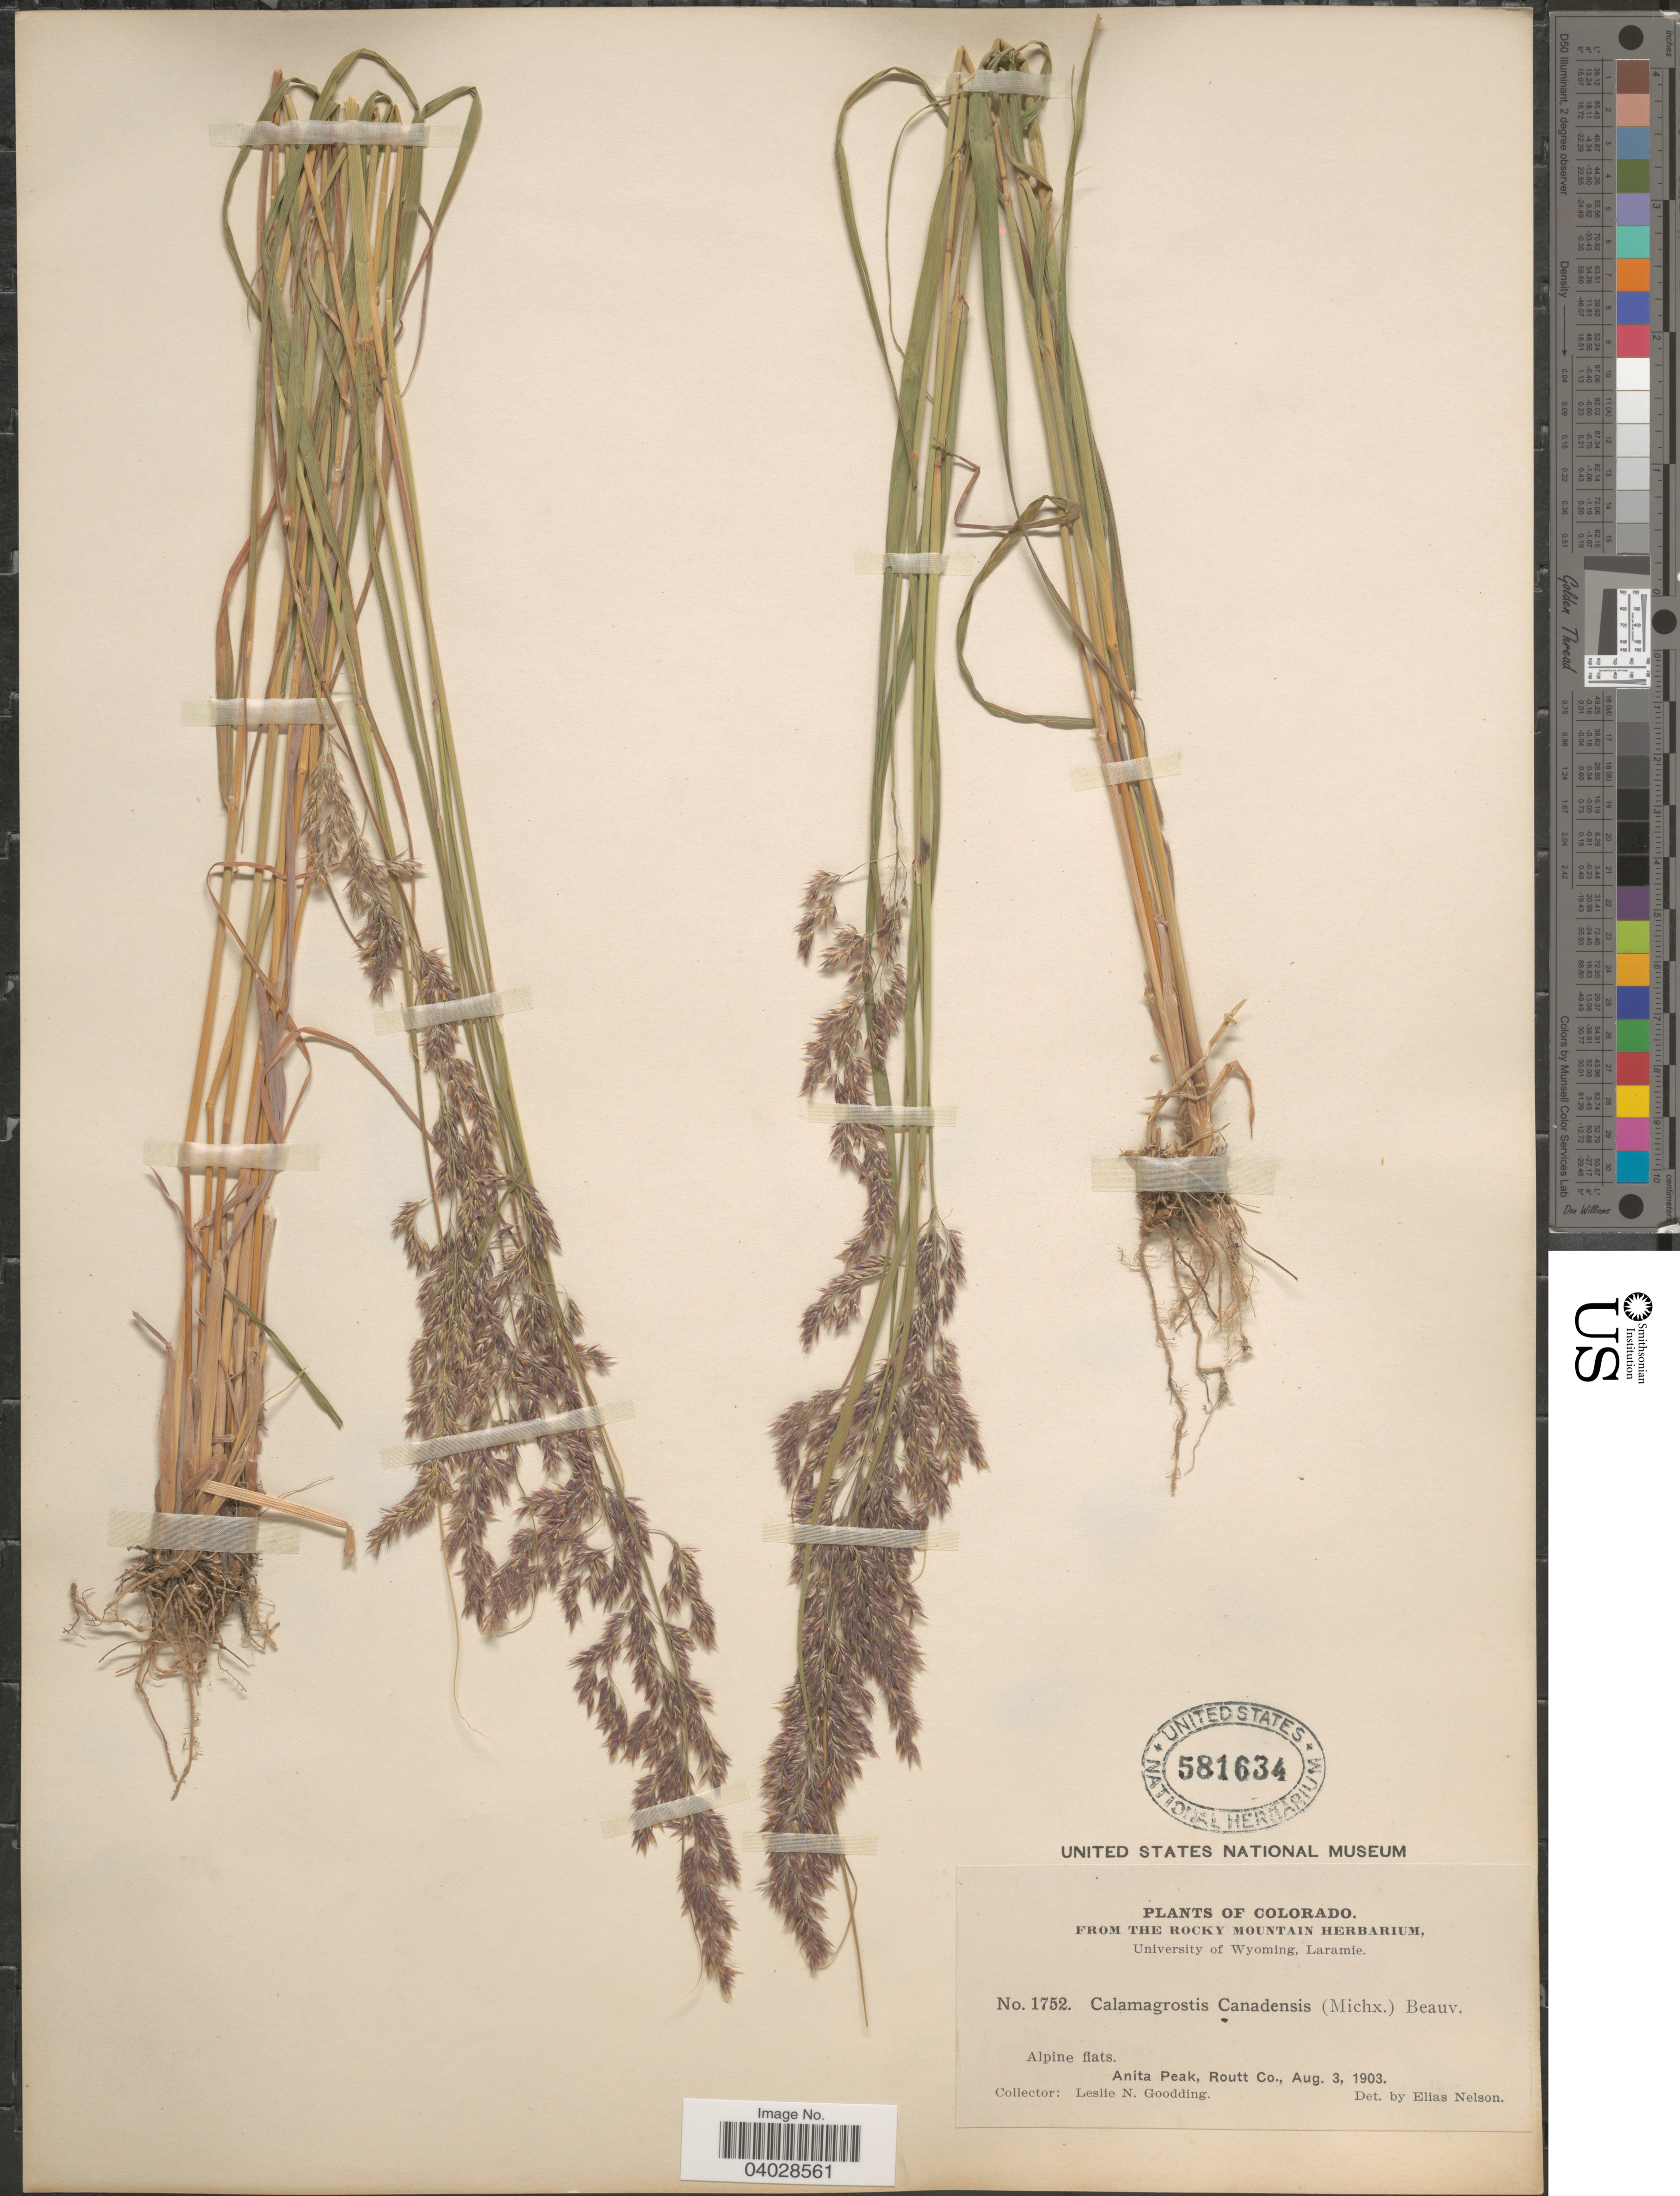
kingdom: Plantae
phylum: Tracheophyta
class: Liliopsida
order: Poales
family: Poaceae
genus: Calamagrostis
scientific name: Calamagrostis canadensis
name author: (Michx.) P. Beauv.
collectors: L. N. Goodding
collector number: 1752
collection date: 1903-08-03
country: United States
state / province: Colorado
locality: Anita Peak, Routt Co.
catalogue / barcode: US 581634